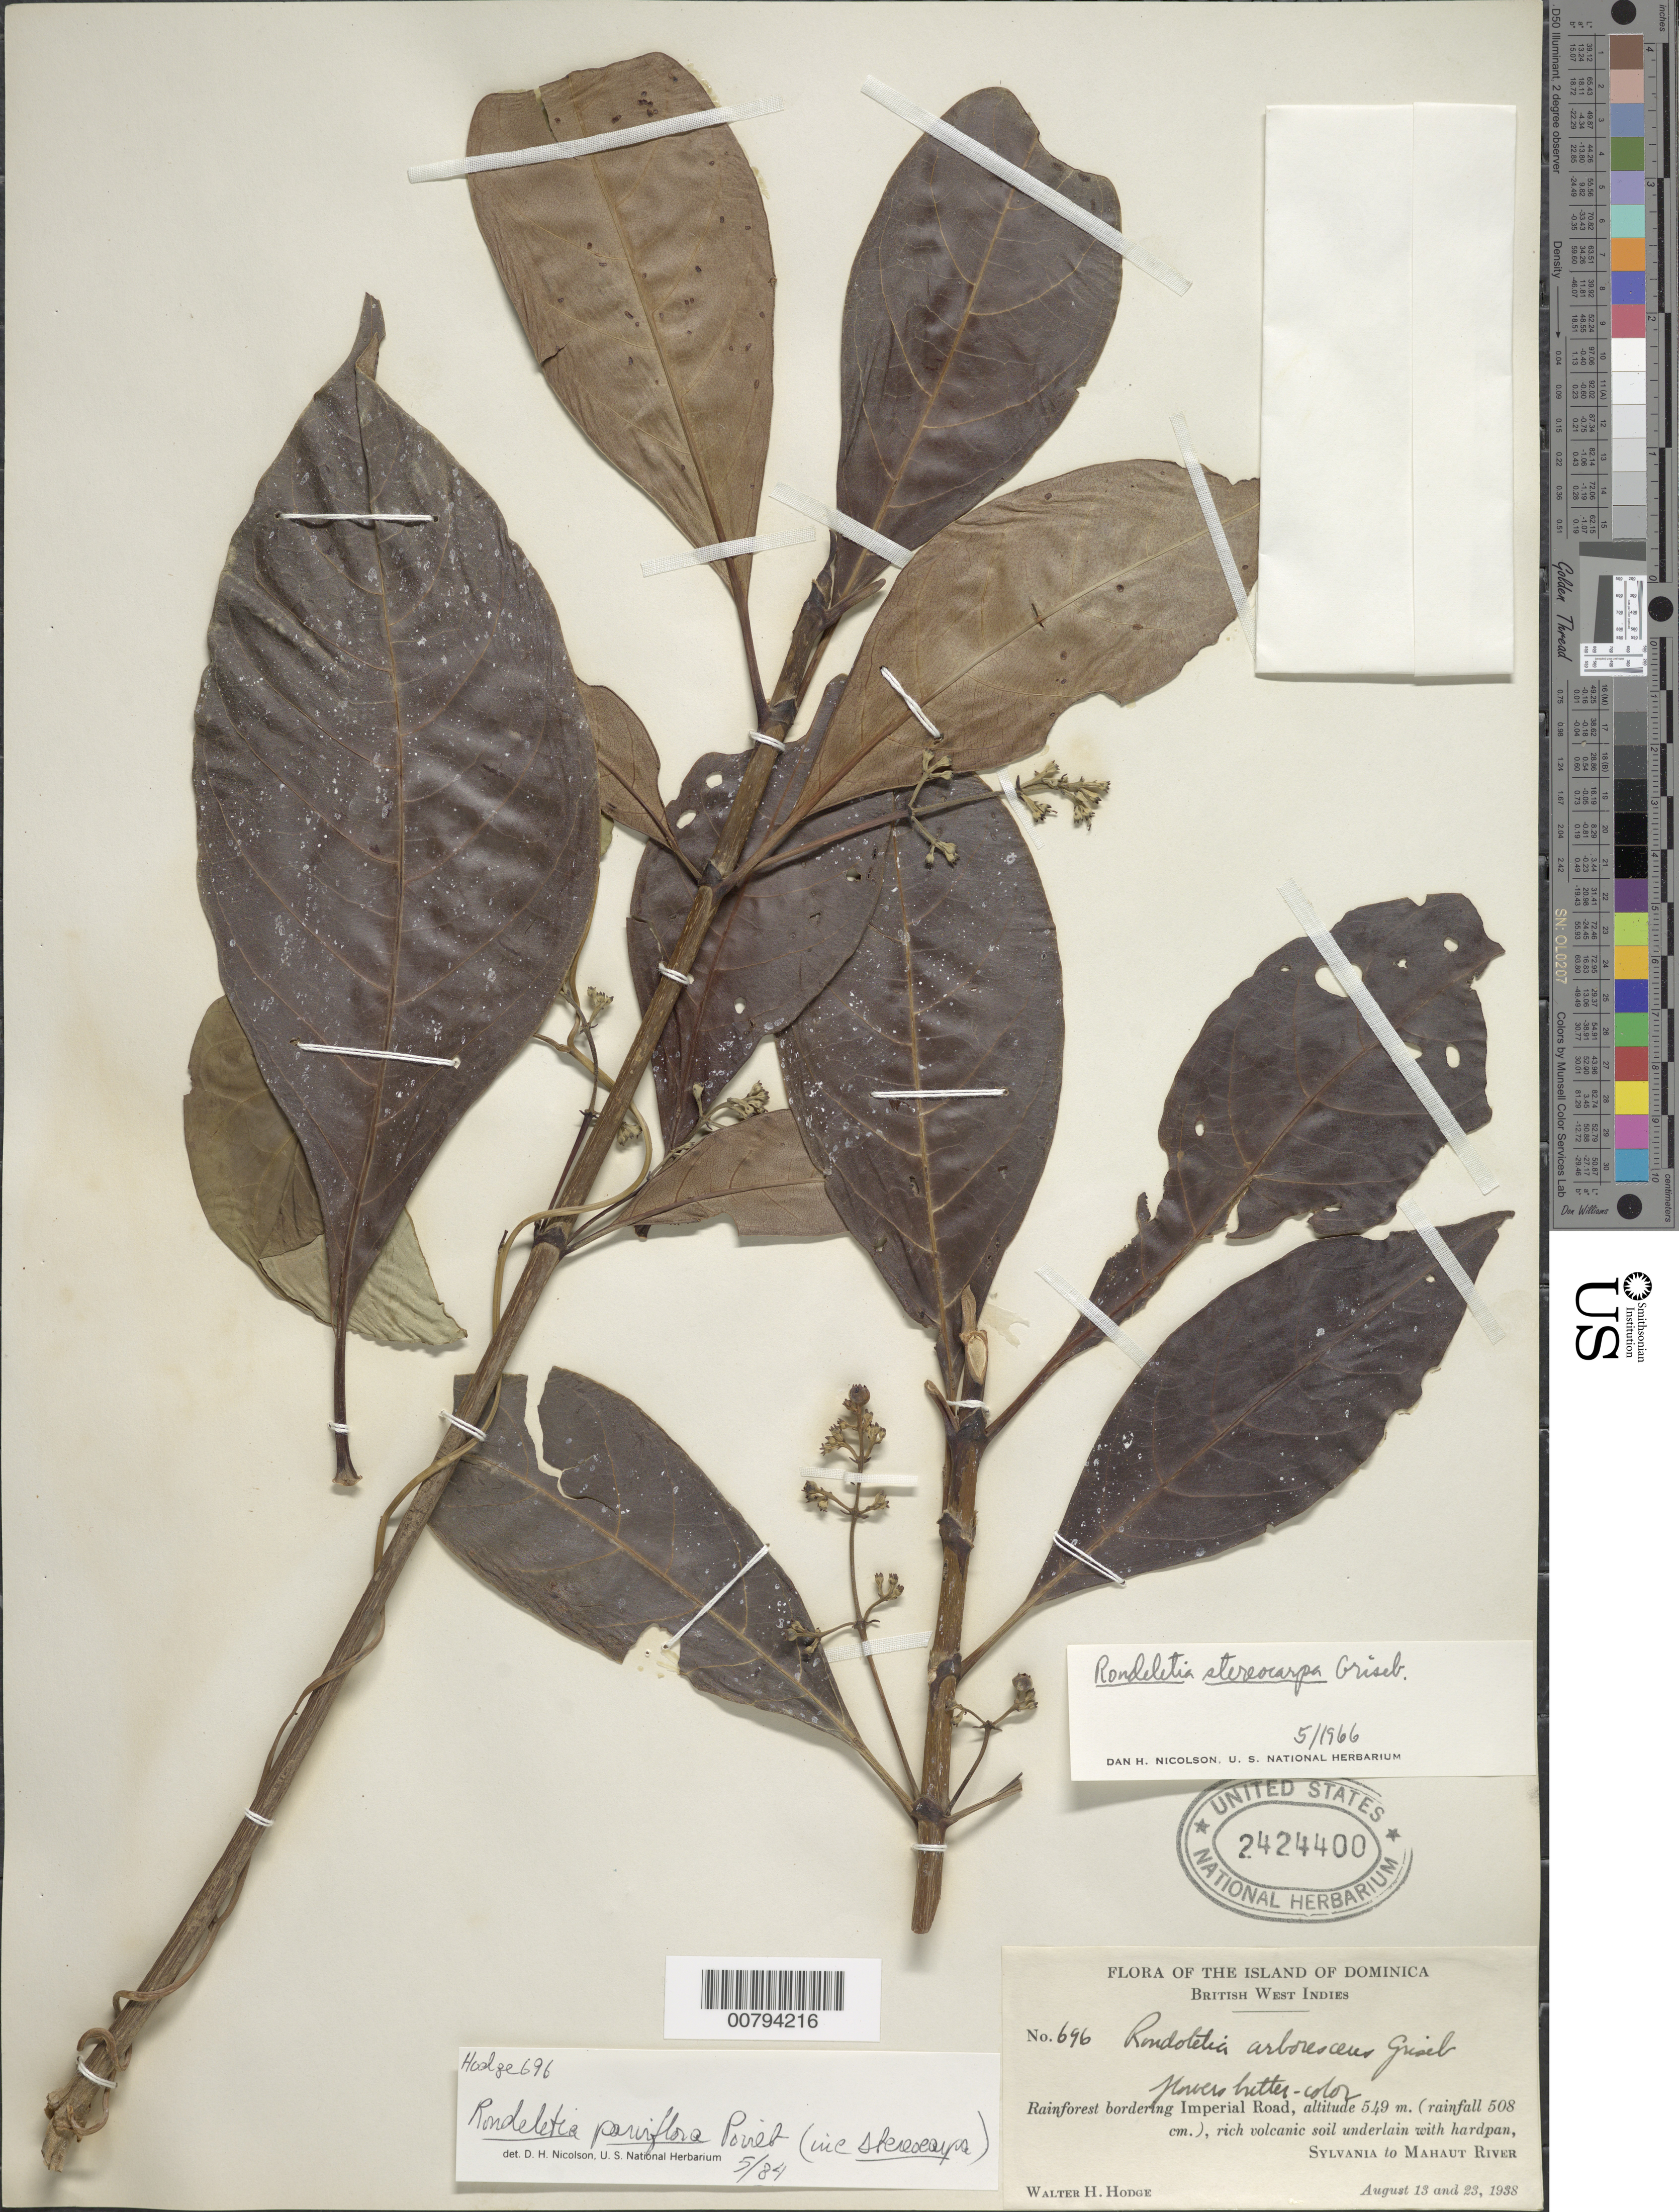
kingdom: Plantae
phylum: Tracheophyta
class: Magnoliopsida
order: Gentianales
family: Rubiaceae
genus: Rondeletia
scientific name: Rondeletia parviflora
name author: Poir.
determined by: Nicolson, Dan H.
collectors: W. Hodge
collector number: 696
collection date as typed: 13 Aug 1938 and 23 Aug 1938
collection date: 1938-08-13,1938-08-23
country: Dominica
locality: Along Imperial Road. Sylvania to Mahaut River.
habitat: Rainforest bordering road. Rich volcanic soil underlain with hardpan. Rainfall 508 cm.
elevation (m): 549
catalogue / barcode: US 2424400